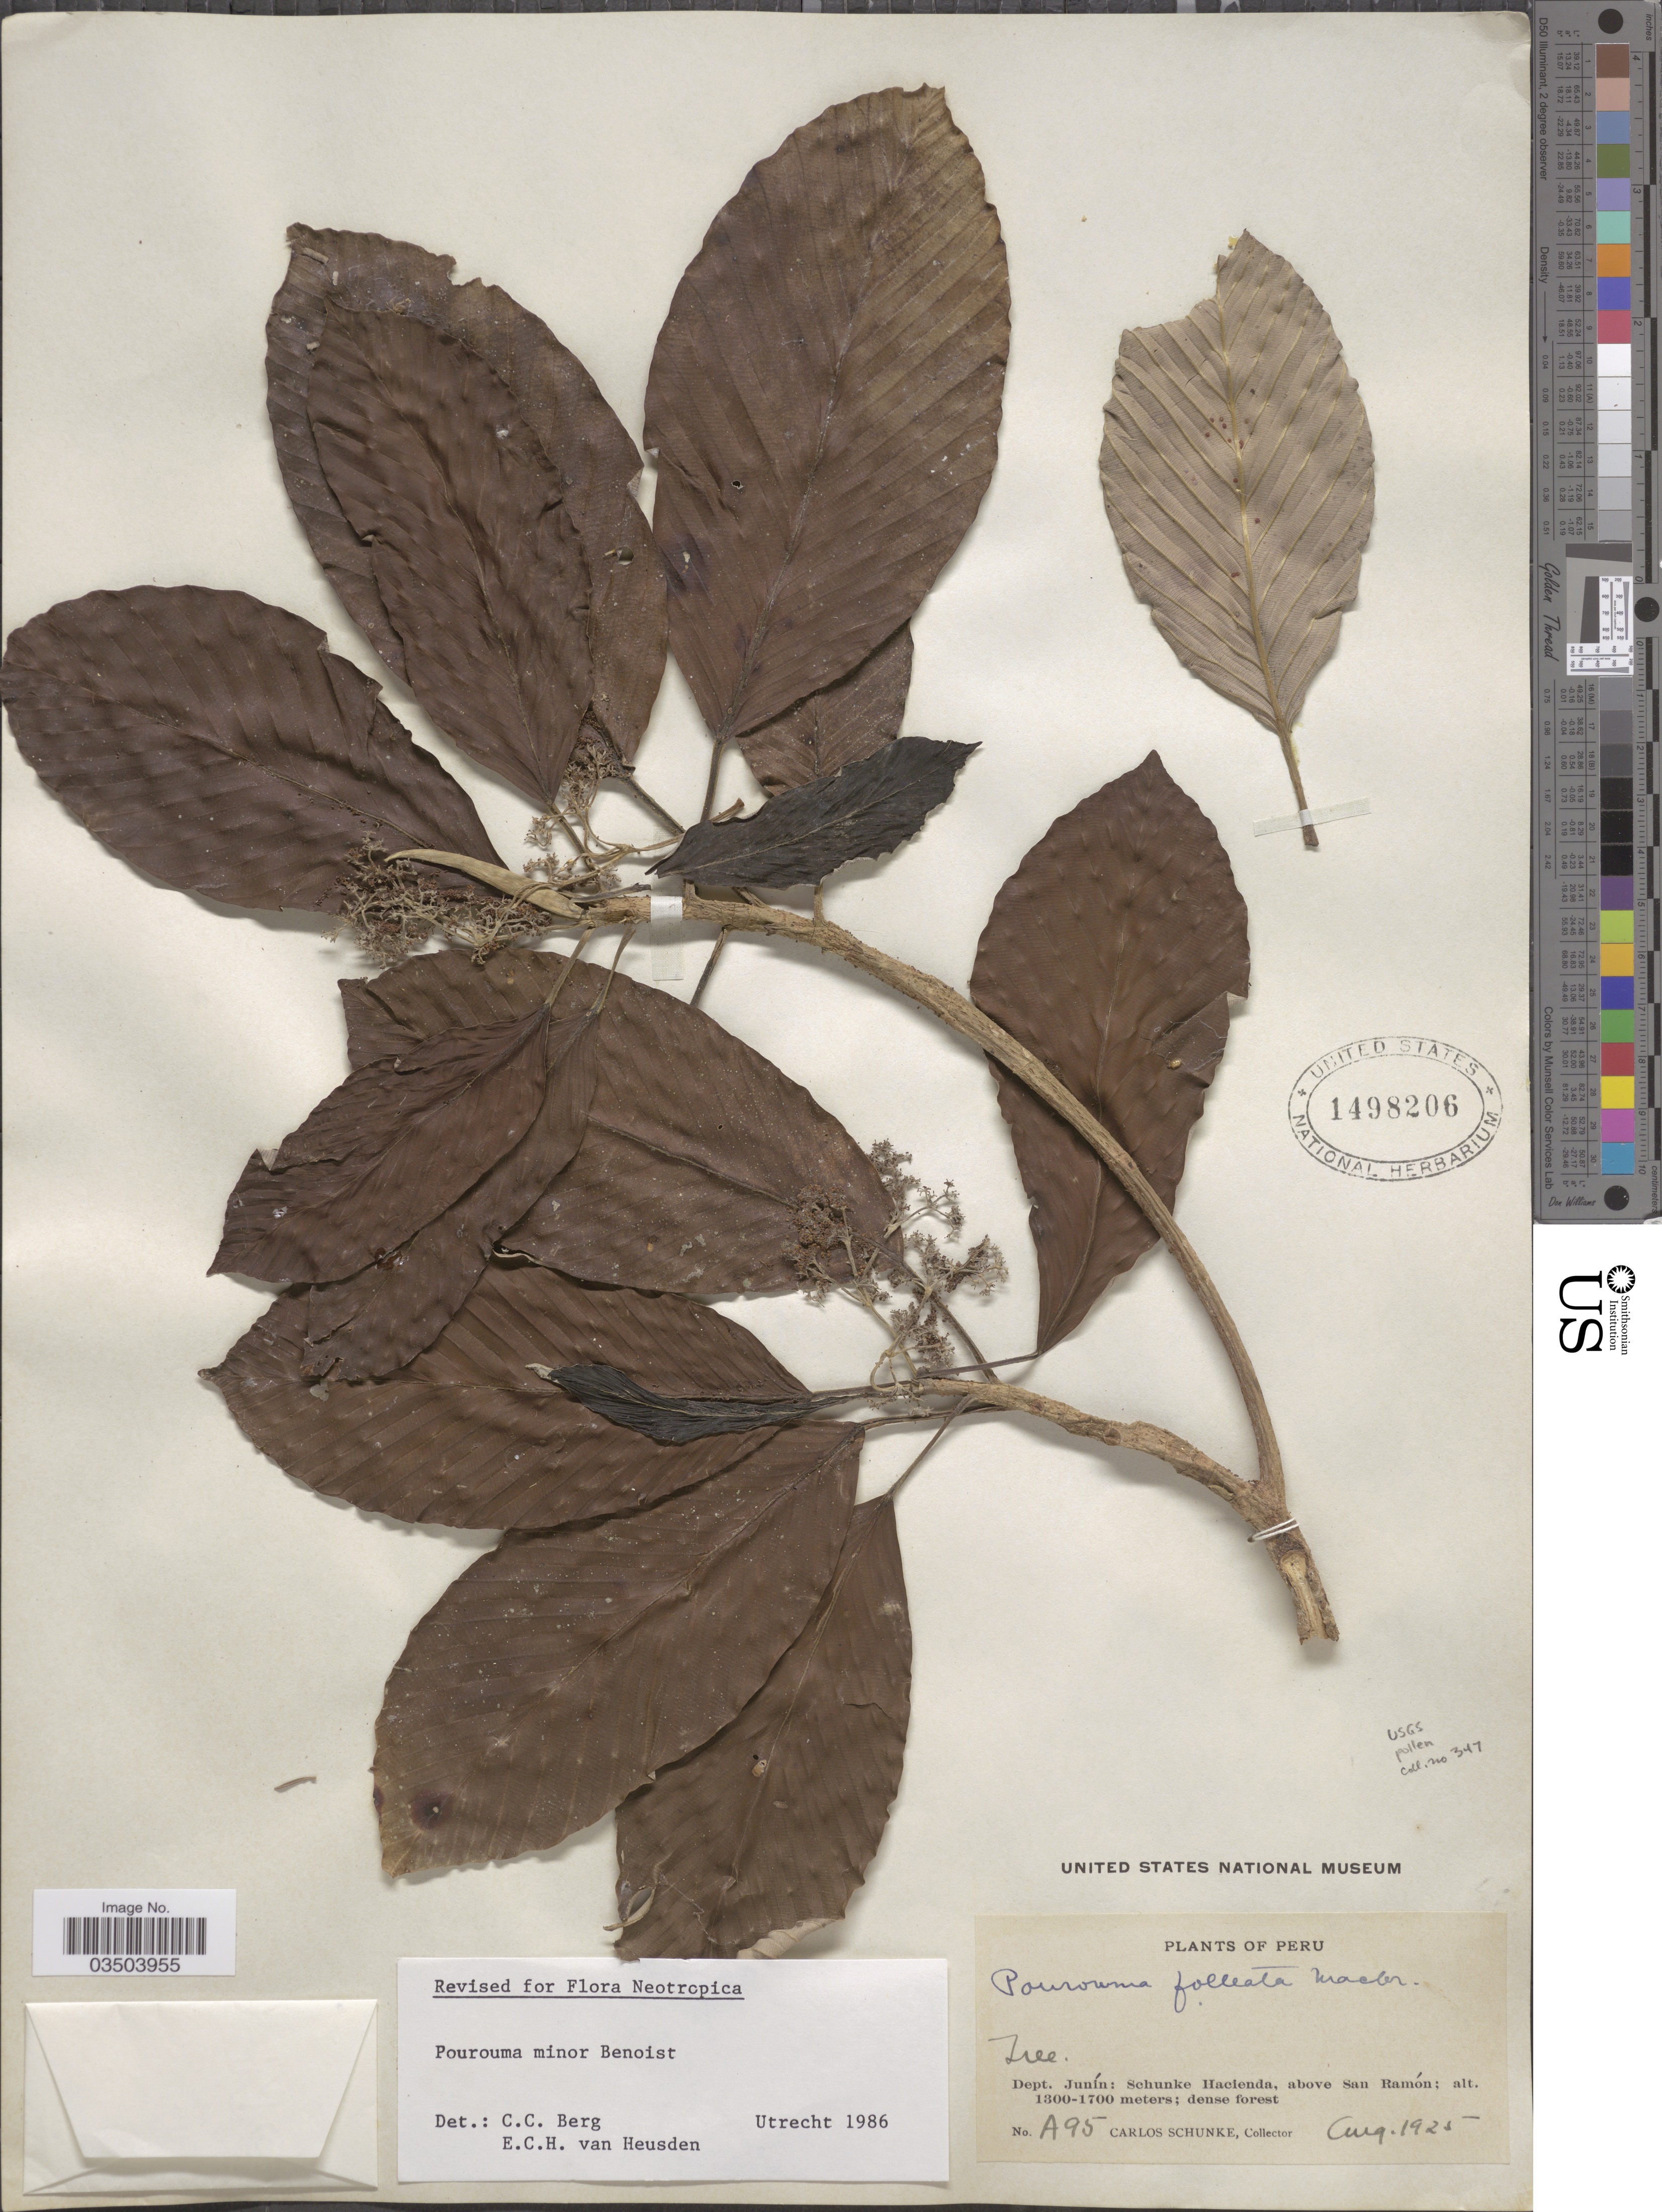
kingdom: Plantae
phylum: Tracheophyta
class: Magnoliopsida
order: Rosales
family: Urticaceae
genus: Pourouma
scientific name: Pourouma minor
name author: Benoist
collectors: C. Schunke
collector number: A95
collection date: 1925-08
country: Peru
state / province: Junín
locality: Dept. Juníin: Schunke Hacienda, above San Ramón.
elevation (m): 1300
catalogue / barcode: US 1498206